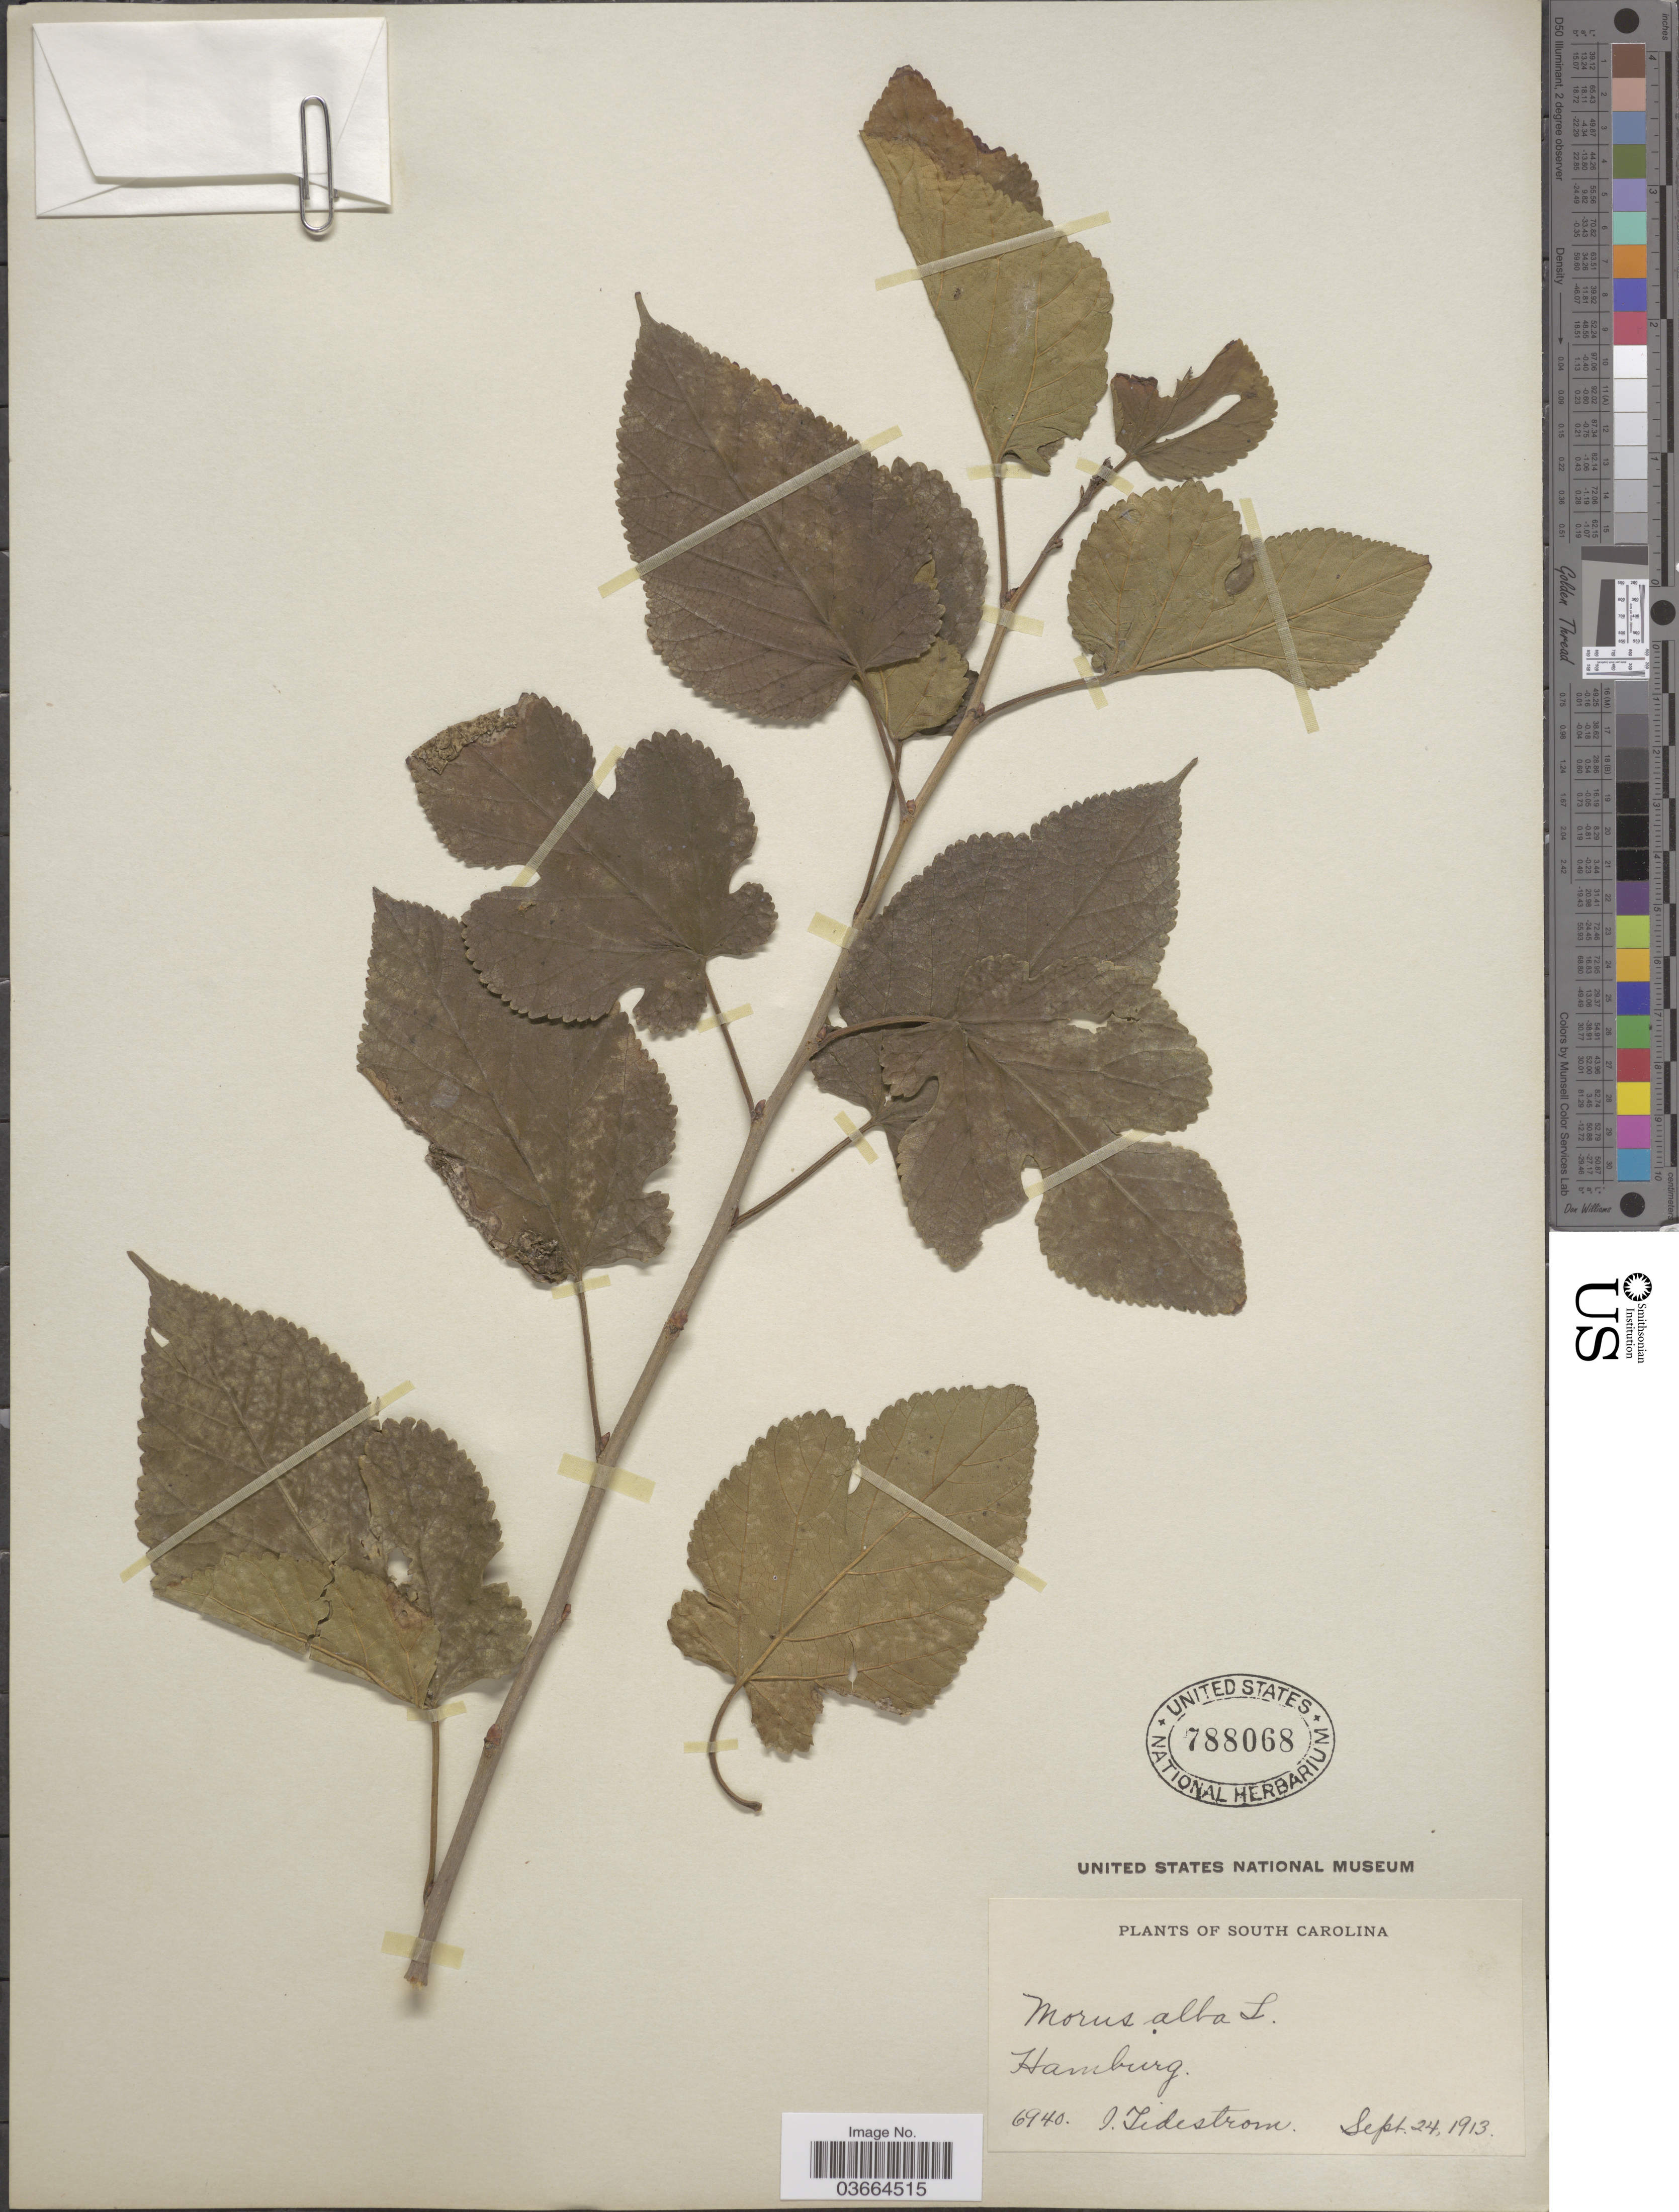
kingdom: Plantae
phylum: Tracheophyta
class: Magnoliopsida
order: Rosales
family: Moraceae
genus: Morus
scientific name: Morus alba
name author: L.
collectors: I. F. Tidestrom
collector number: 6940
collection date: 1913-09-24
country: United States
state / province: South Carolina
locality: Hamburg.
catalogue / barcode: US 788068